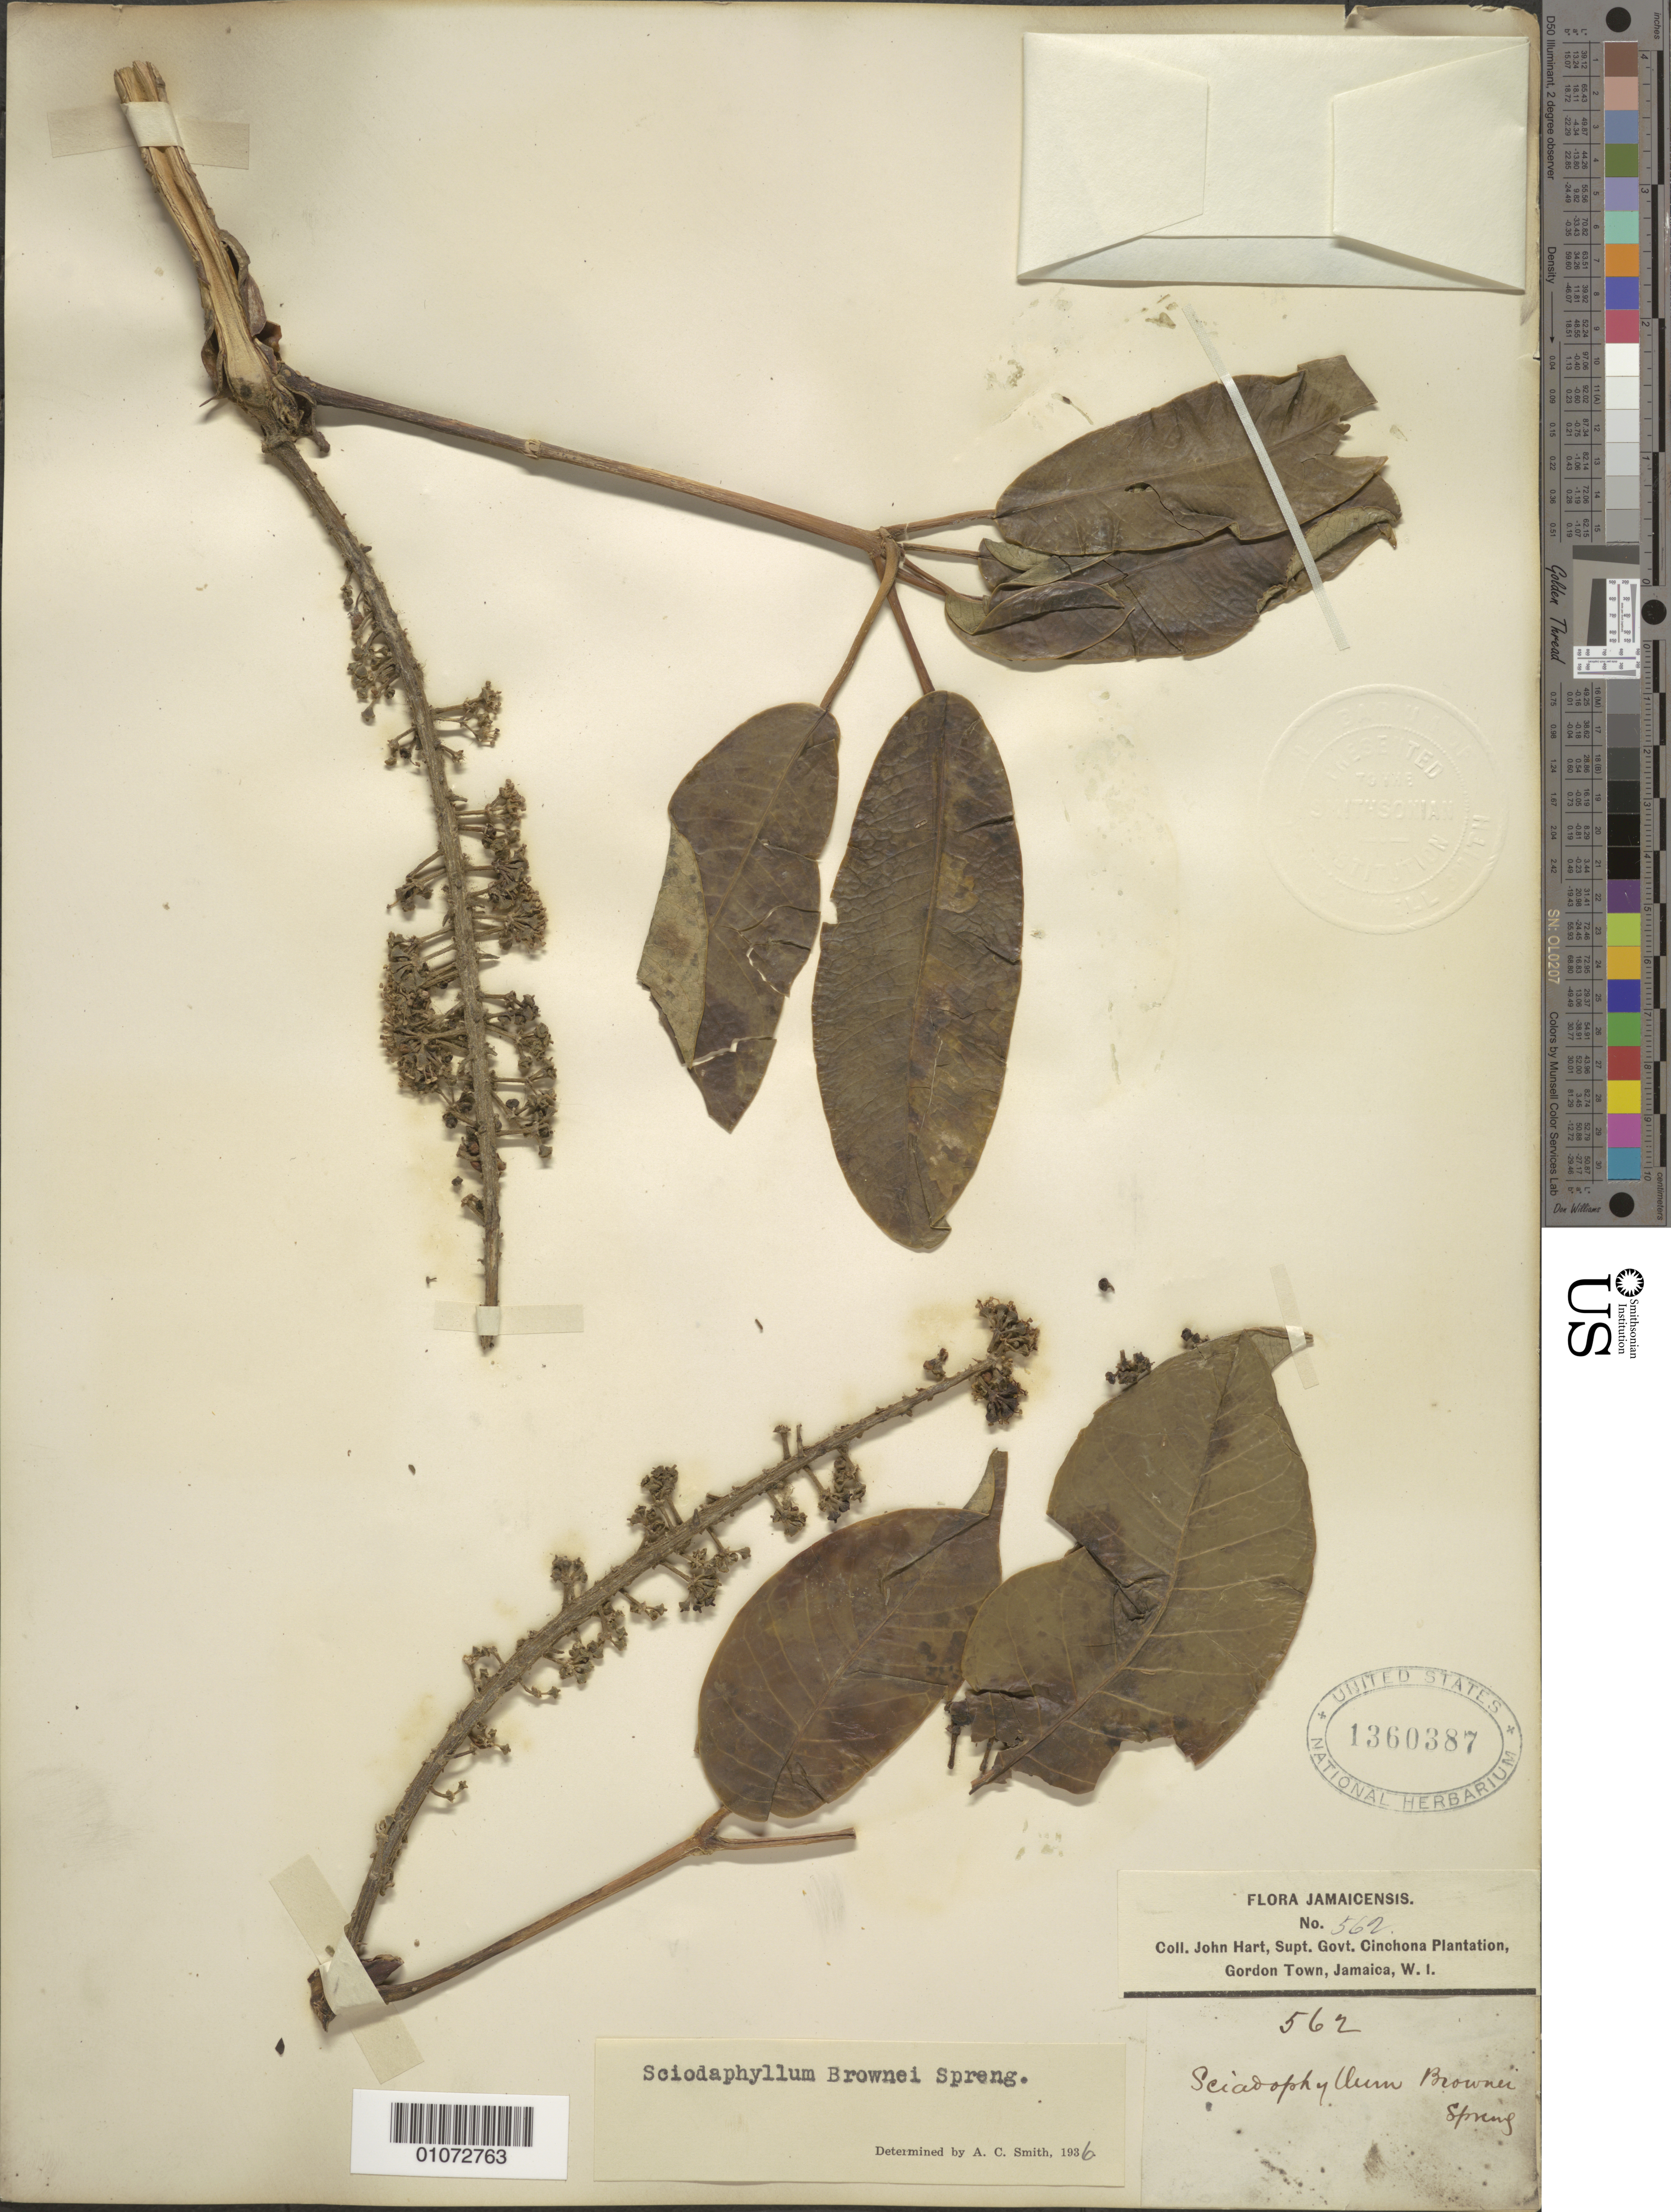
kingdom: Plantae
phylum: Tracheophyta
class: Magnoliopsida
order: Apiales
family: Araliaceae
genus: Schefflera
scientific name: Schefflera sciadophyllum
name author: Harms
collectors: J. Hart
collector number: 562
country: Jamaica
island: Jamaica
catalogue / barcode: US 1360387